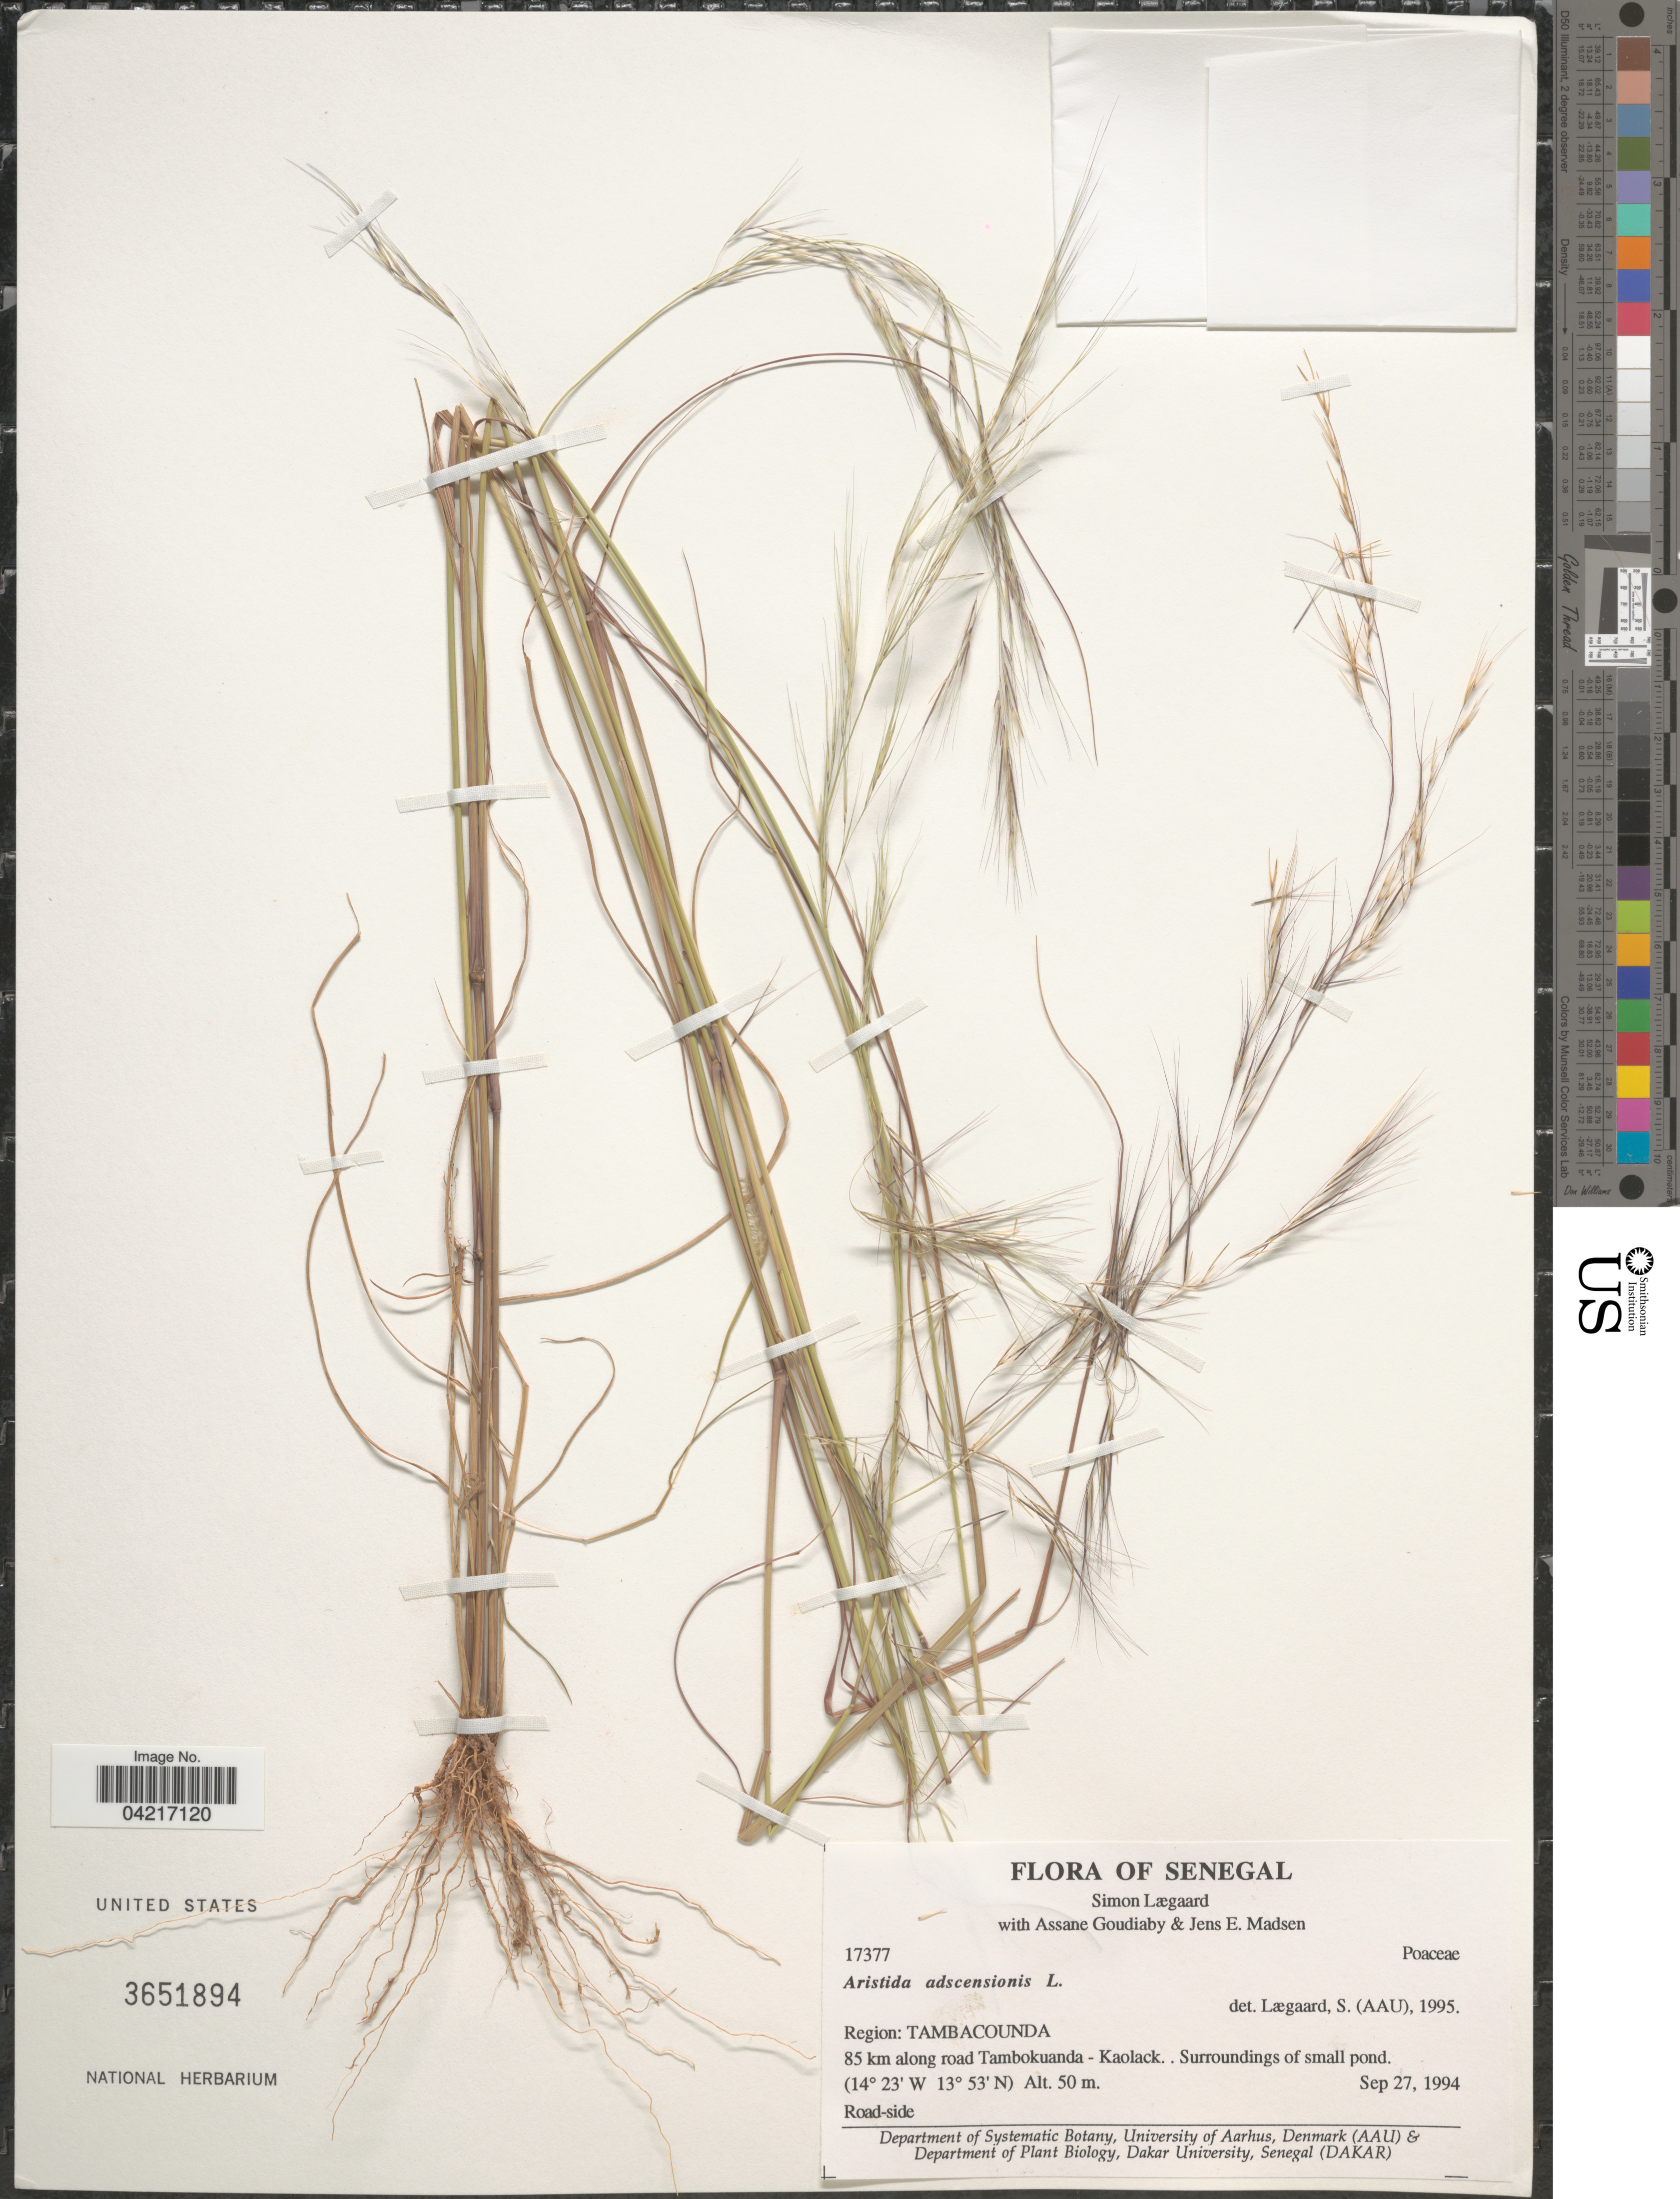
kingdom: Plantae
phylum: Tracheophyta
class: Liliopsida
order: Poales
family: Poaceae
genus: Aristida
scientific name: Aristida adscensionis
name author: L.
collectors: S. Lægaard, A. Goudiaby & J. E. Madsen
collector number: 17377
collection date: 1994-09-27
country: Senegal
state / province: Tambacounda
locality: Region: Tambacounda. 85 km along road Tambokuanda - Kaolack. . Surroundings of small pond.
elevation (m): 50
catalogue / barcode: US 3651894